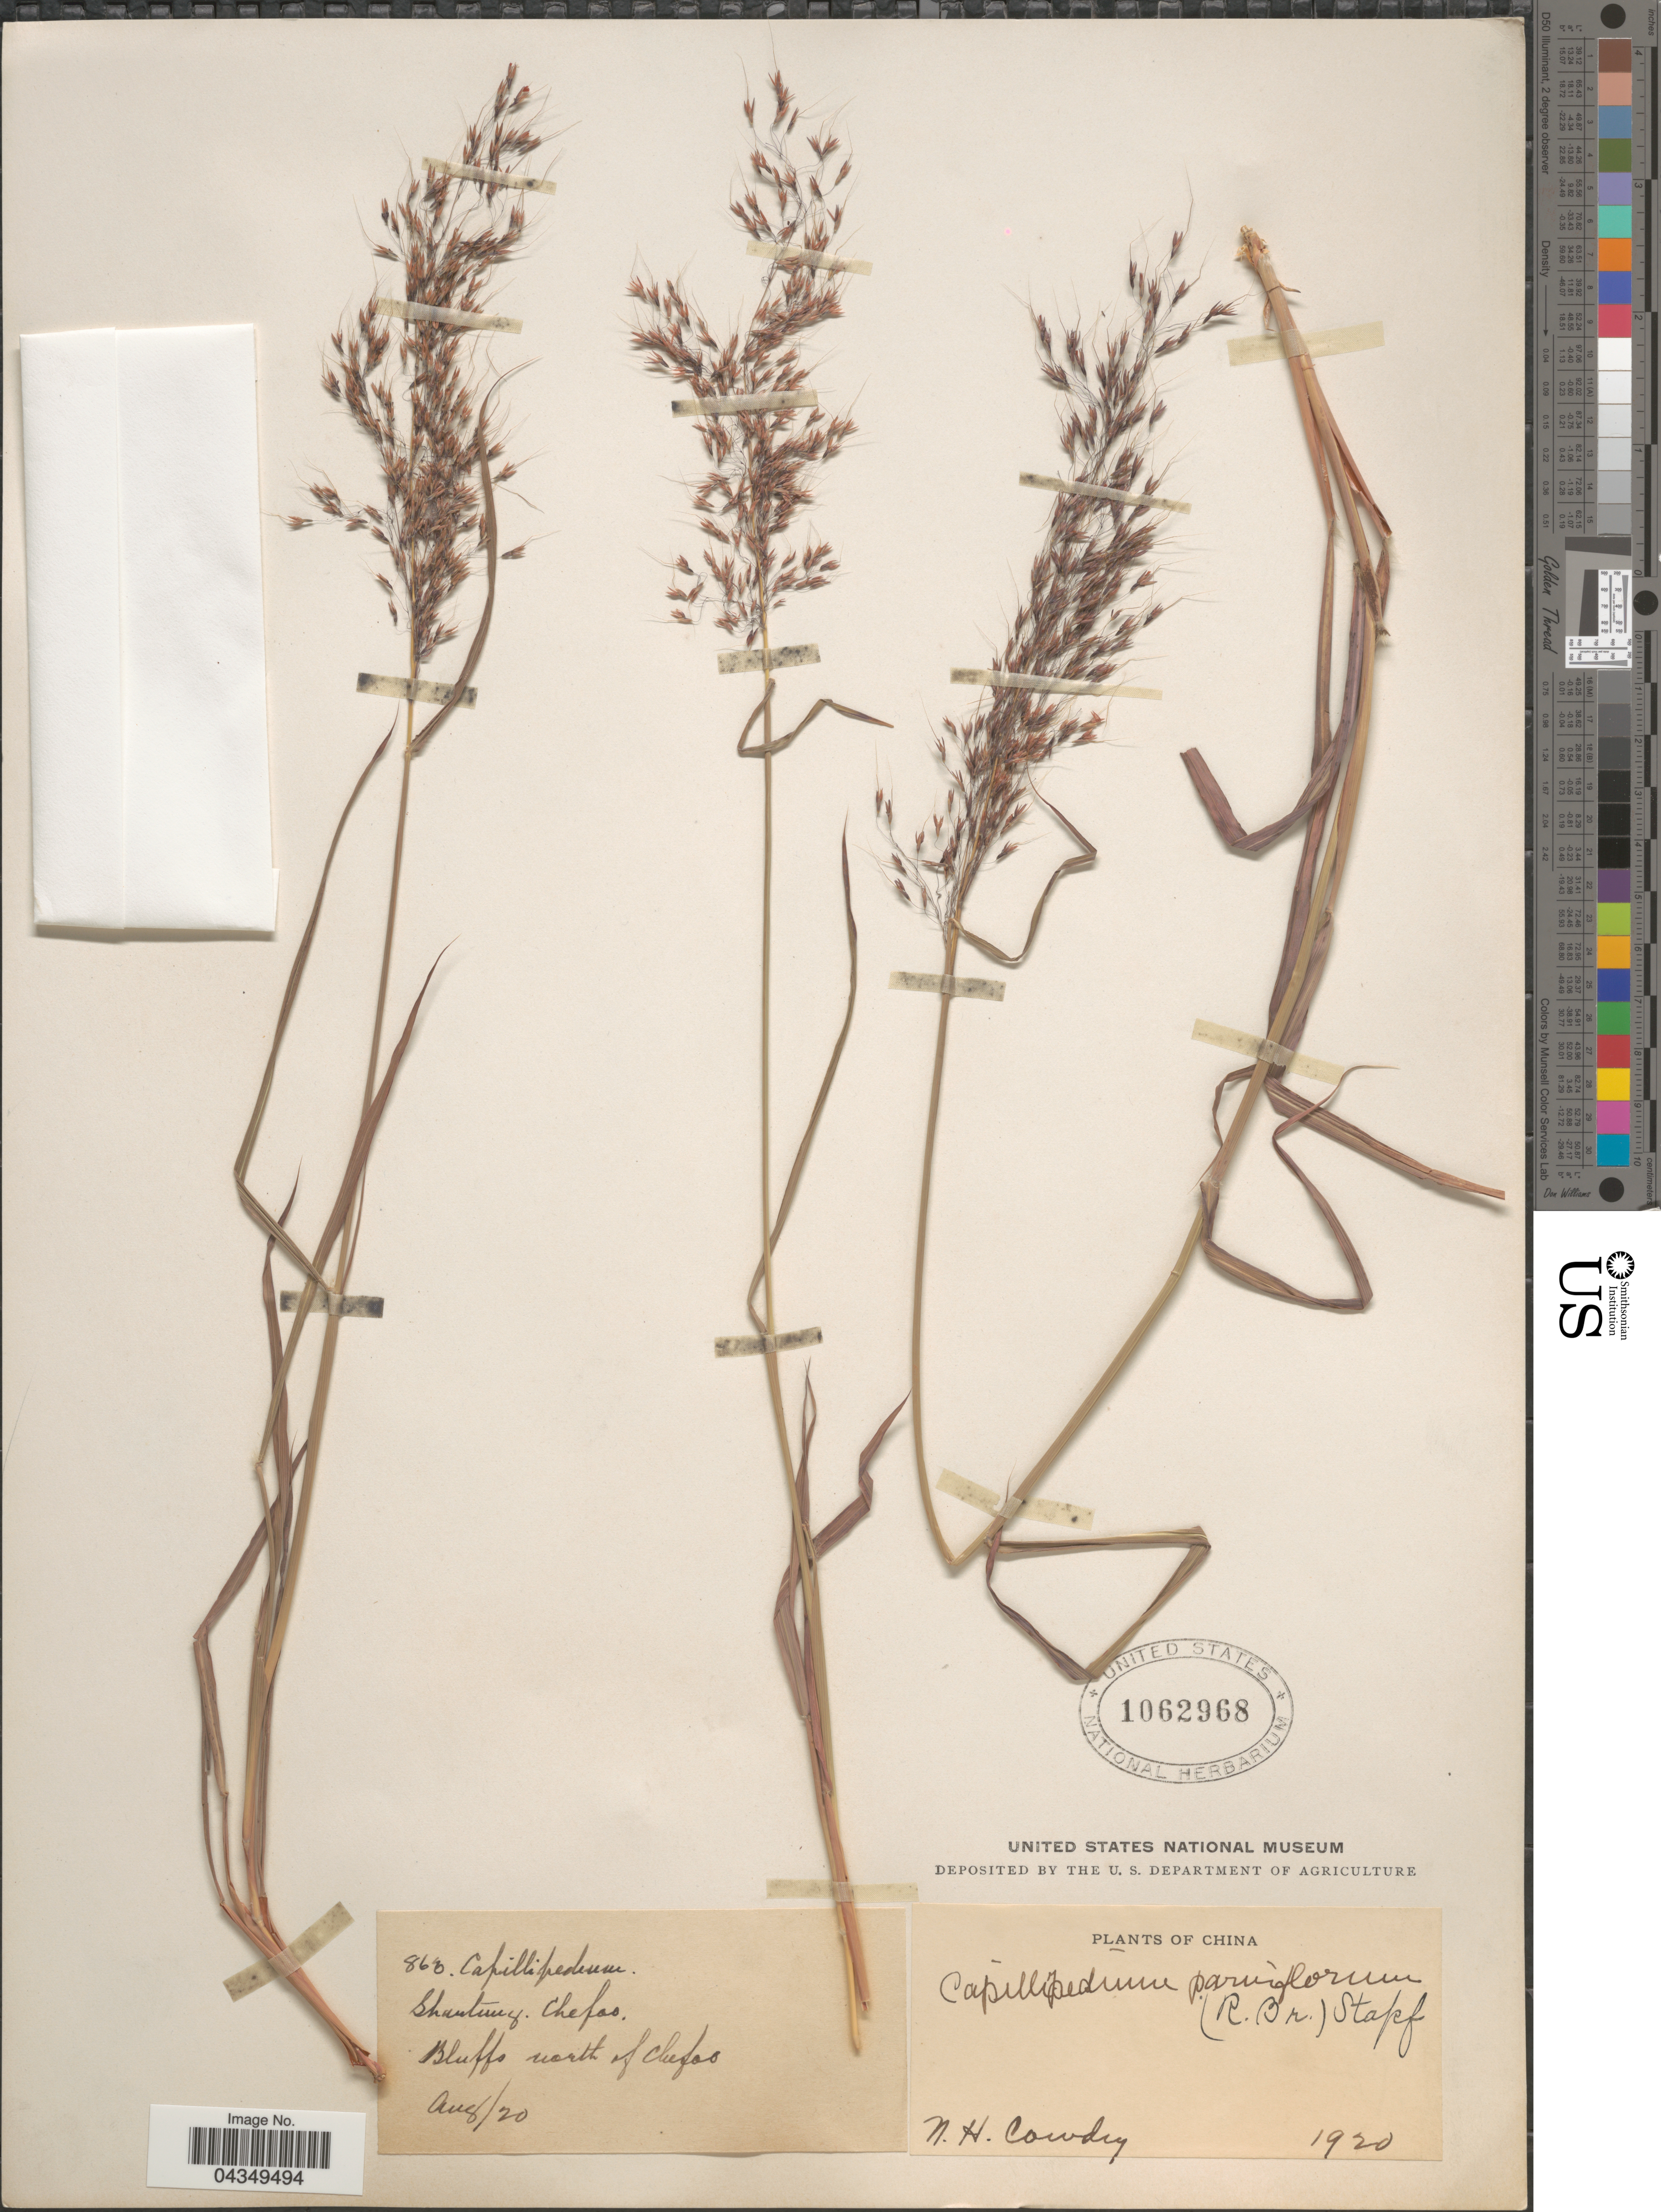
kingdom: Plantae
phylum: Tracheophyta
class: Liliopsida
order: Poales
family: Poaceae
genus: Capillipedium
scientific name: Capillipedium parviflorum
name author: (R. Br.) Stapf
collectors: N. H. Cowdry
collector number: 860*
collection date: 1920-08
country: China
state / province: Shandong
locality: Shantung: Chefoo.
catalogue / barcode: US 1062968